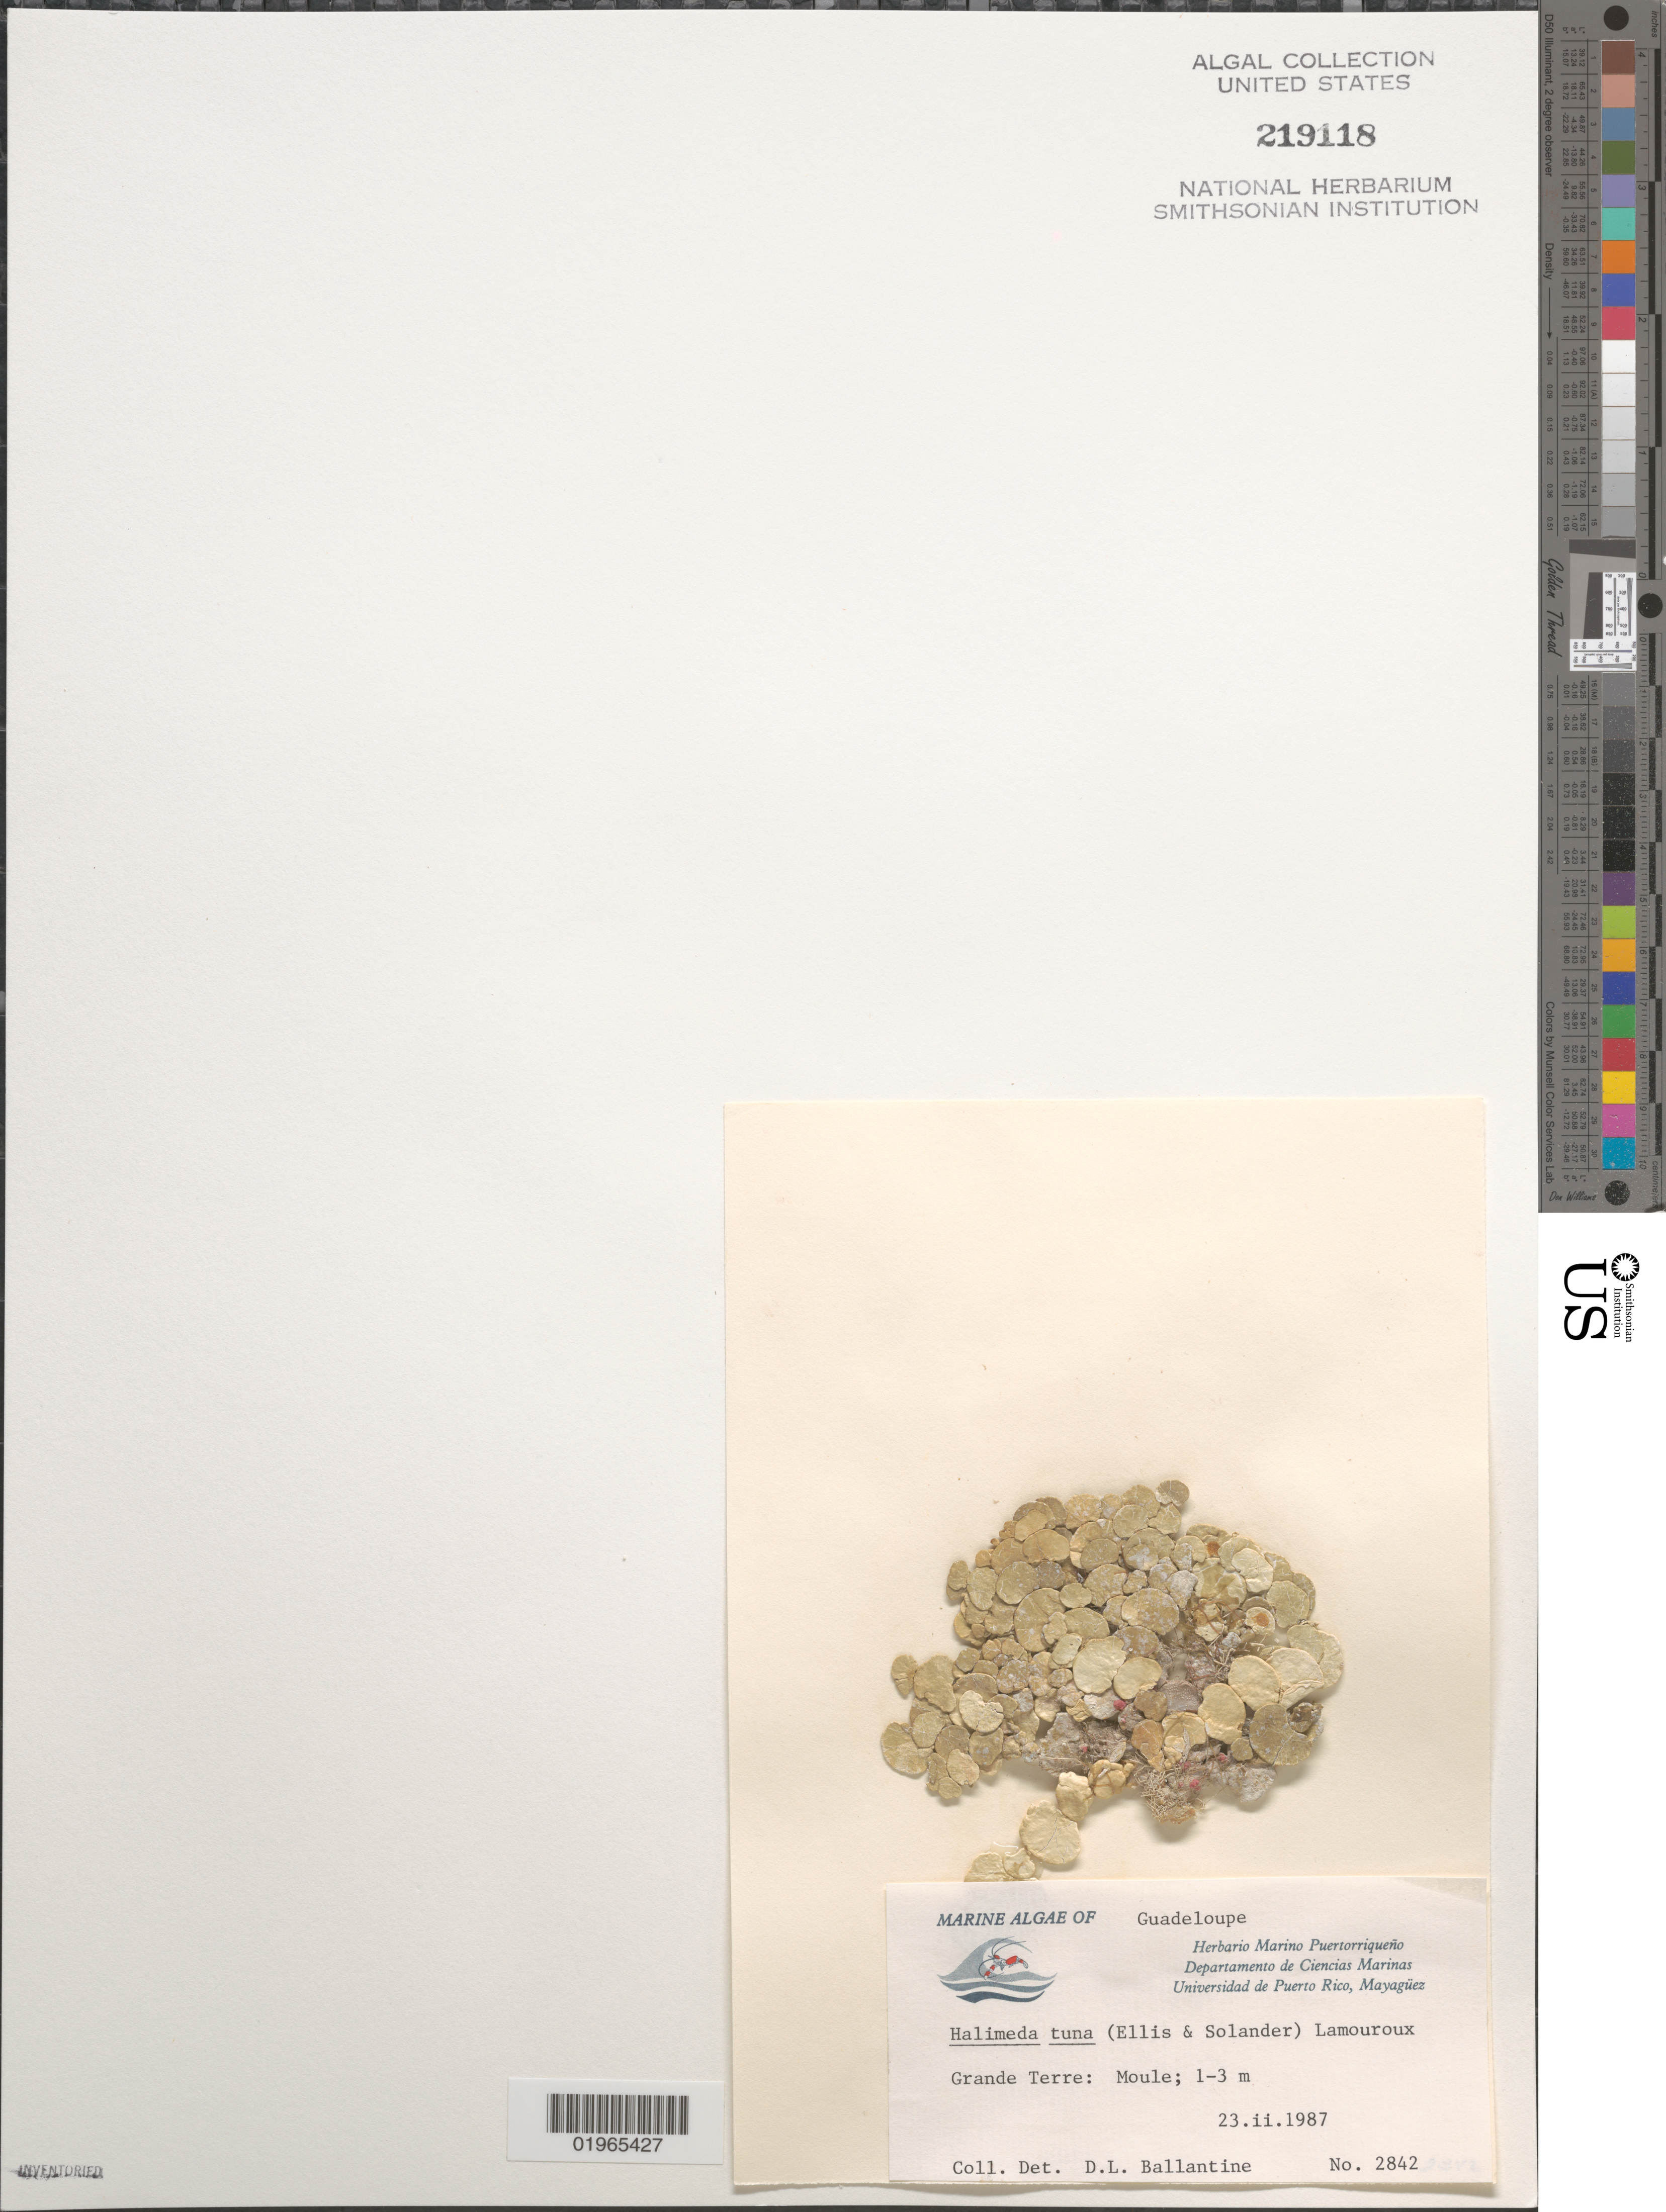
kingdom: Plantae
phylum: Chlorophyta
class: Ulvophyceae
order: Bryopsidales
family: Halimedaceae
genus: Halimeda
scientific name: Halimeda tuna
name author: (J. Ellis & Sol.) J.V.Lamouroux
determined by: Ballantine, D. L.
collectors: D.L. Ballantine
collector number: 2842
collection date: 1987-02-23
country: Guadeloupe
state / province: Grande Terre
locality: Moule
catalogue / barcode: US 219118